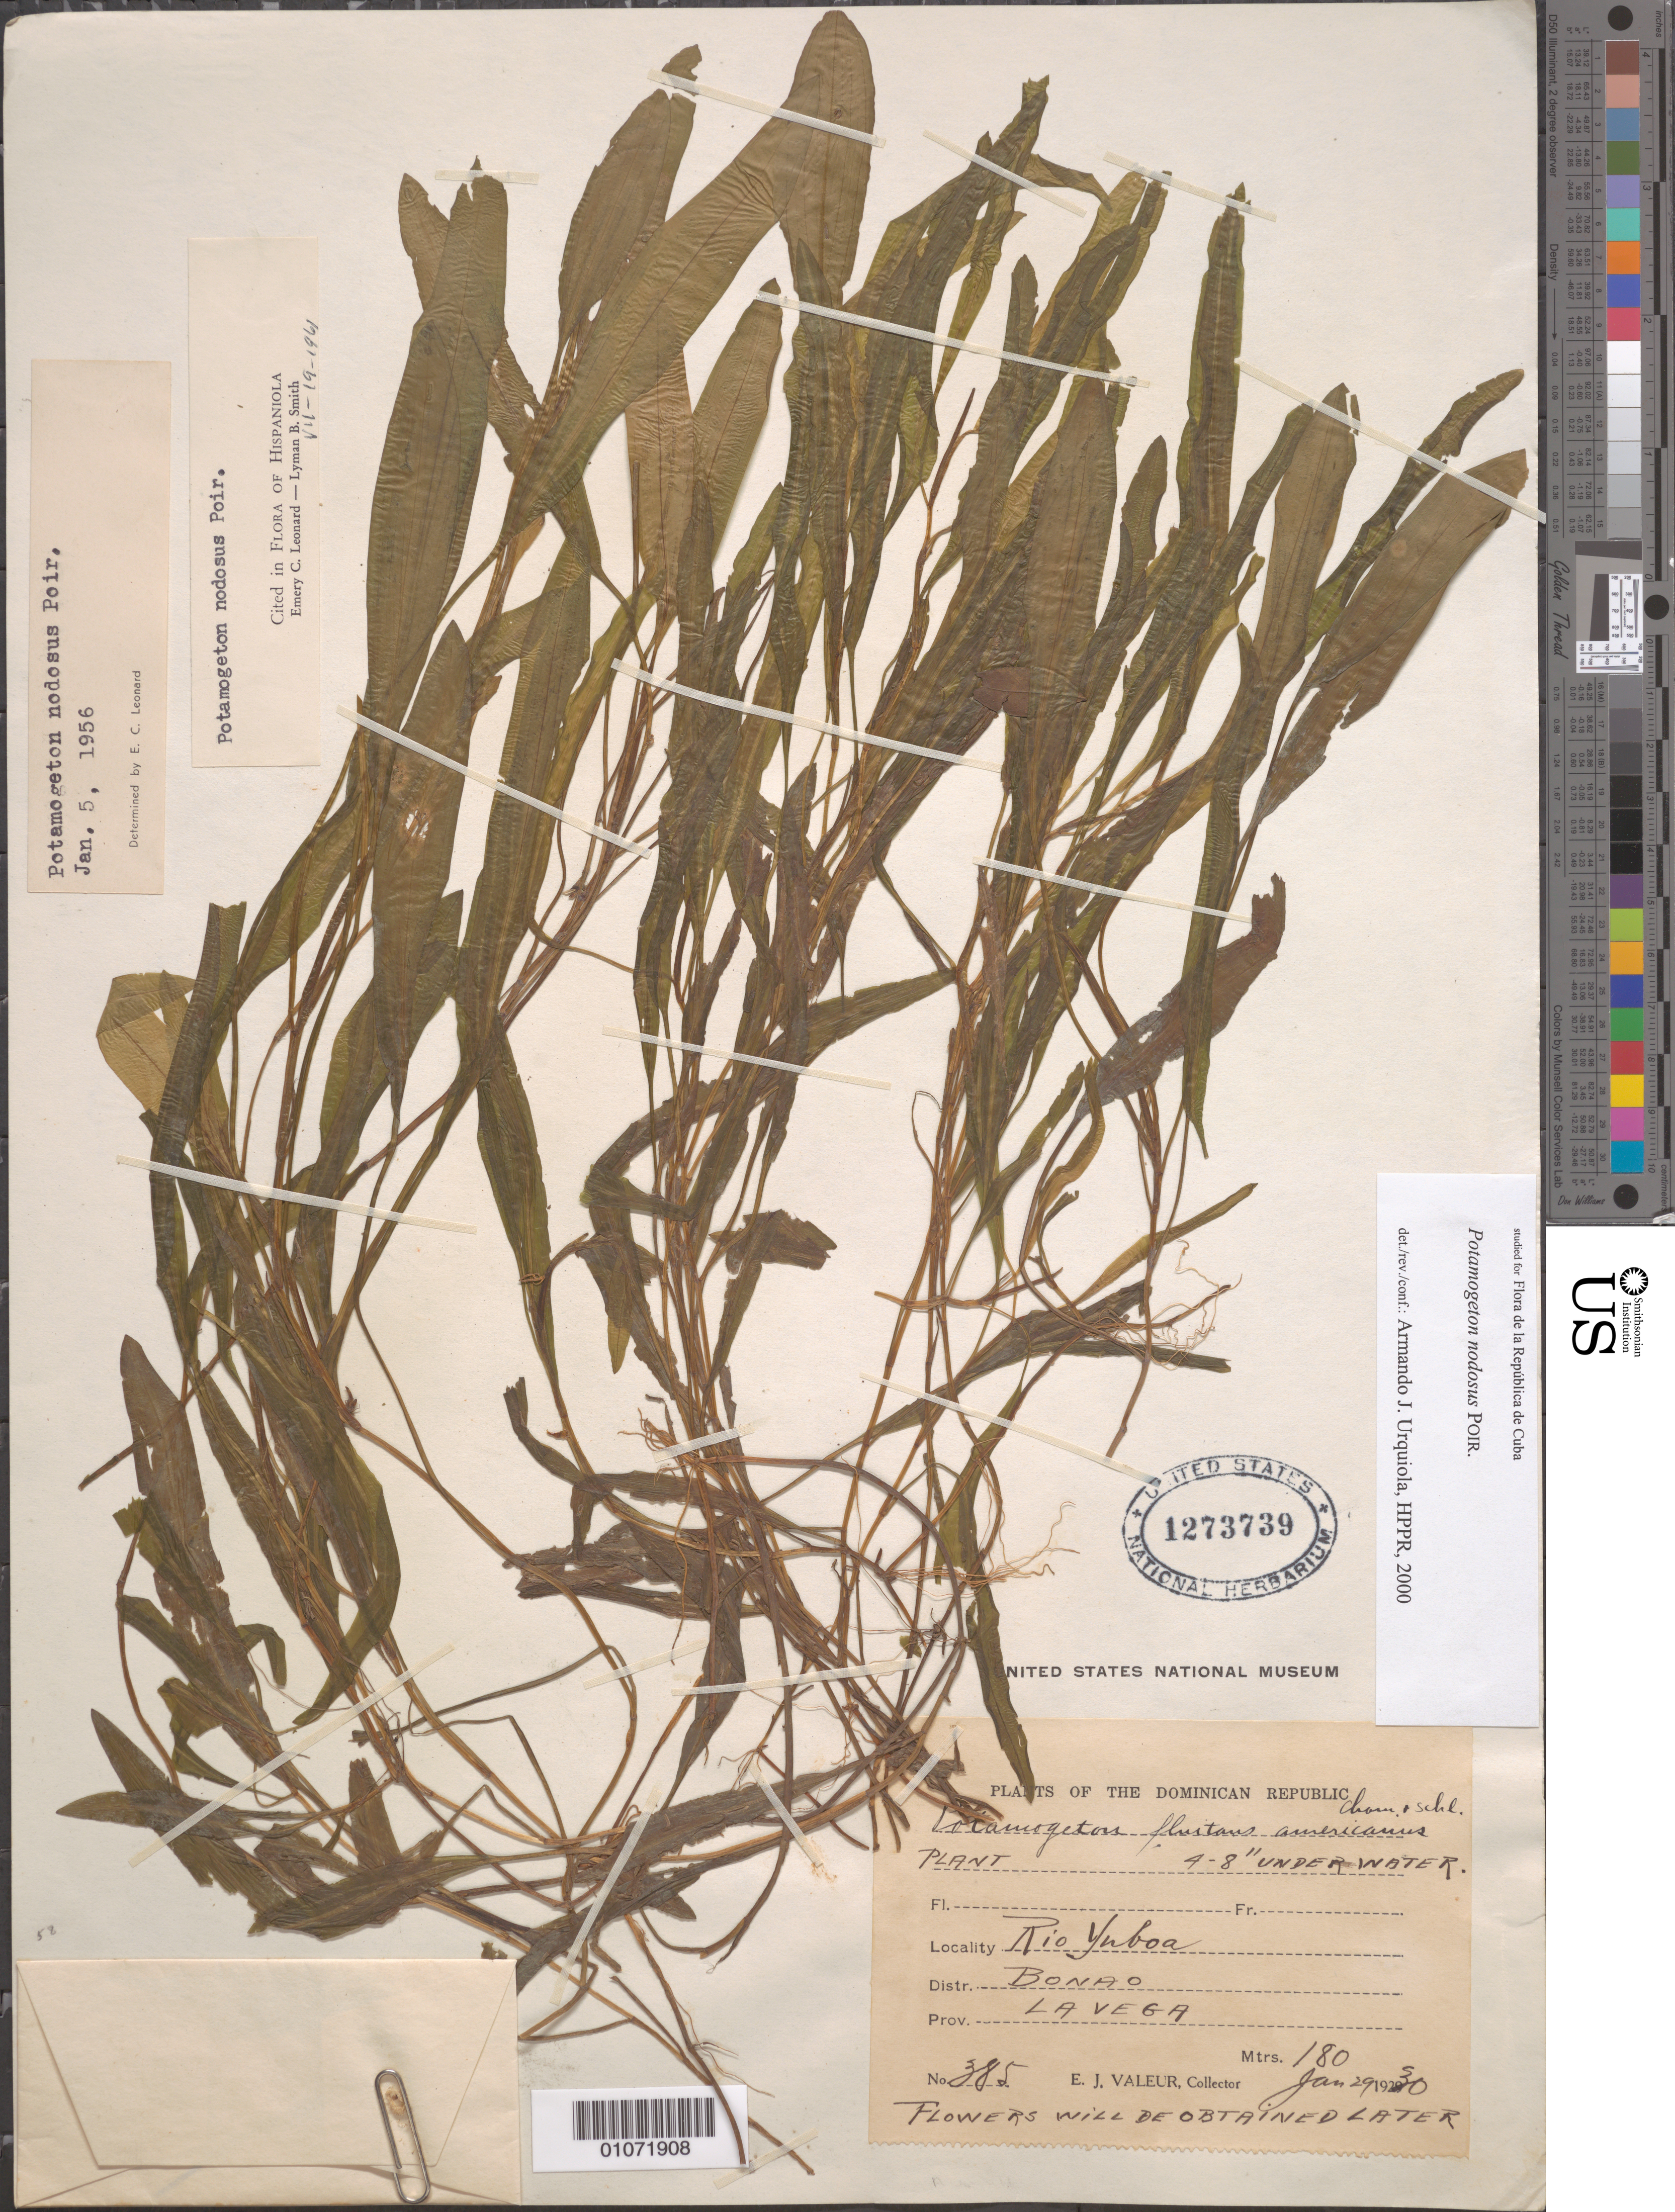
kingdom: Plantae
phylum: Tracheophyta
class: Liliopsida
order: Alismatales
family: Potamogetonaceae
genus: Potamogeton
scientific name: Potamogeton nodosus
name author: Poir.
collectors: E. Valeur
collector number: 385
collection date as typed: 29 Jan 1930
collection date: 1930-01-29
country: Dominican Republic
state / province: La Vega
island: Hispaniola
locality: Rio Yalao. Bonao district.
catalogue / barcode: US 1273739